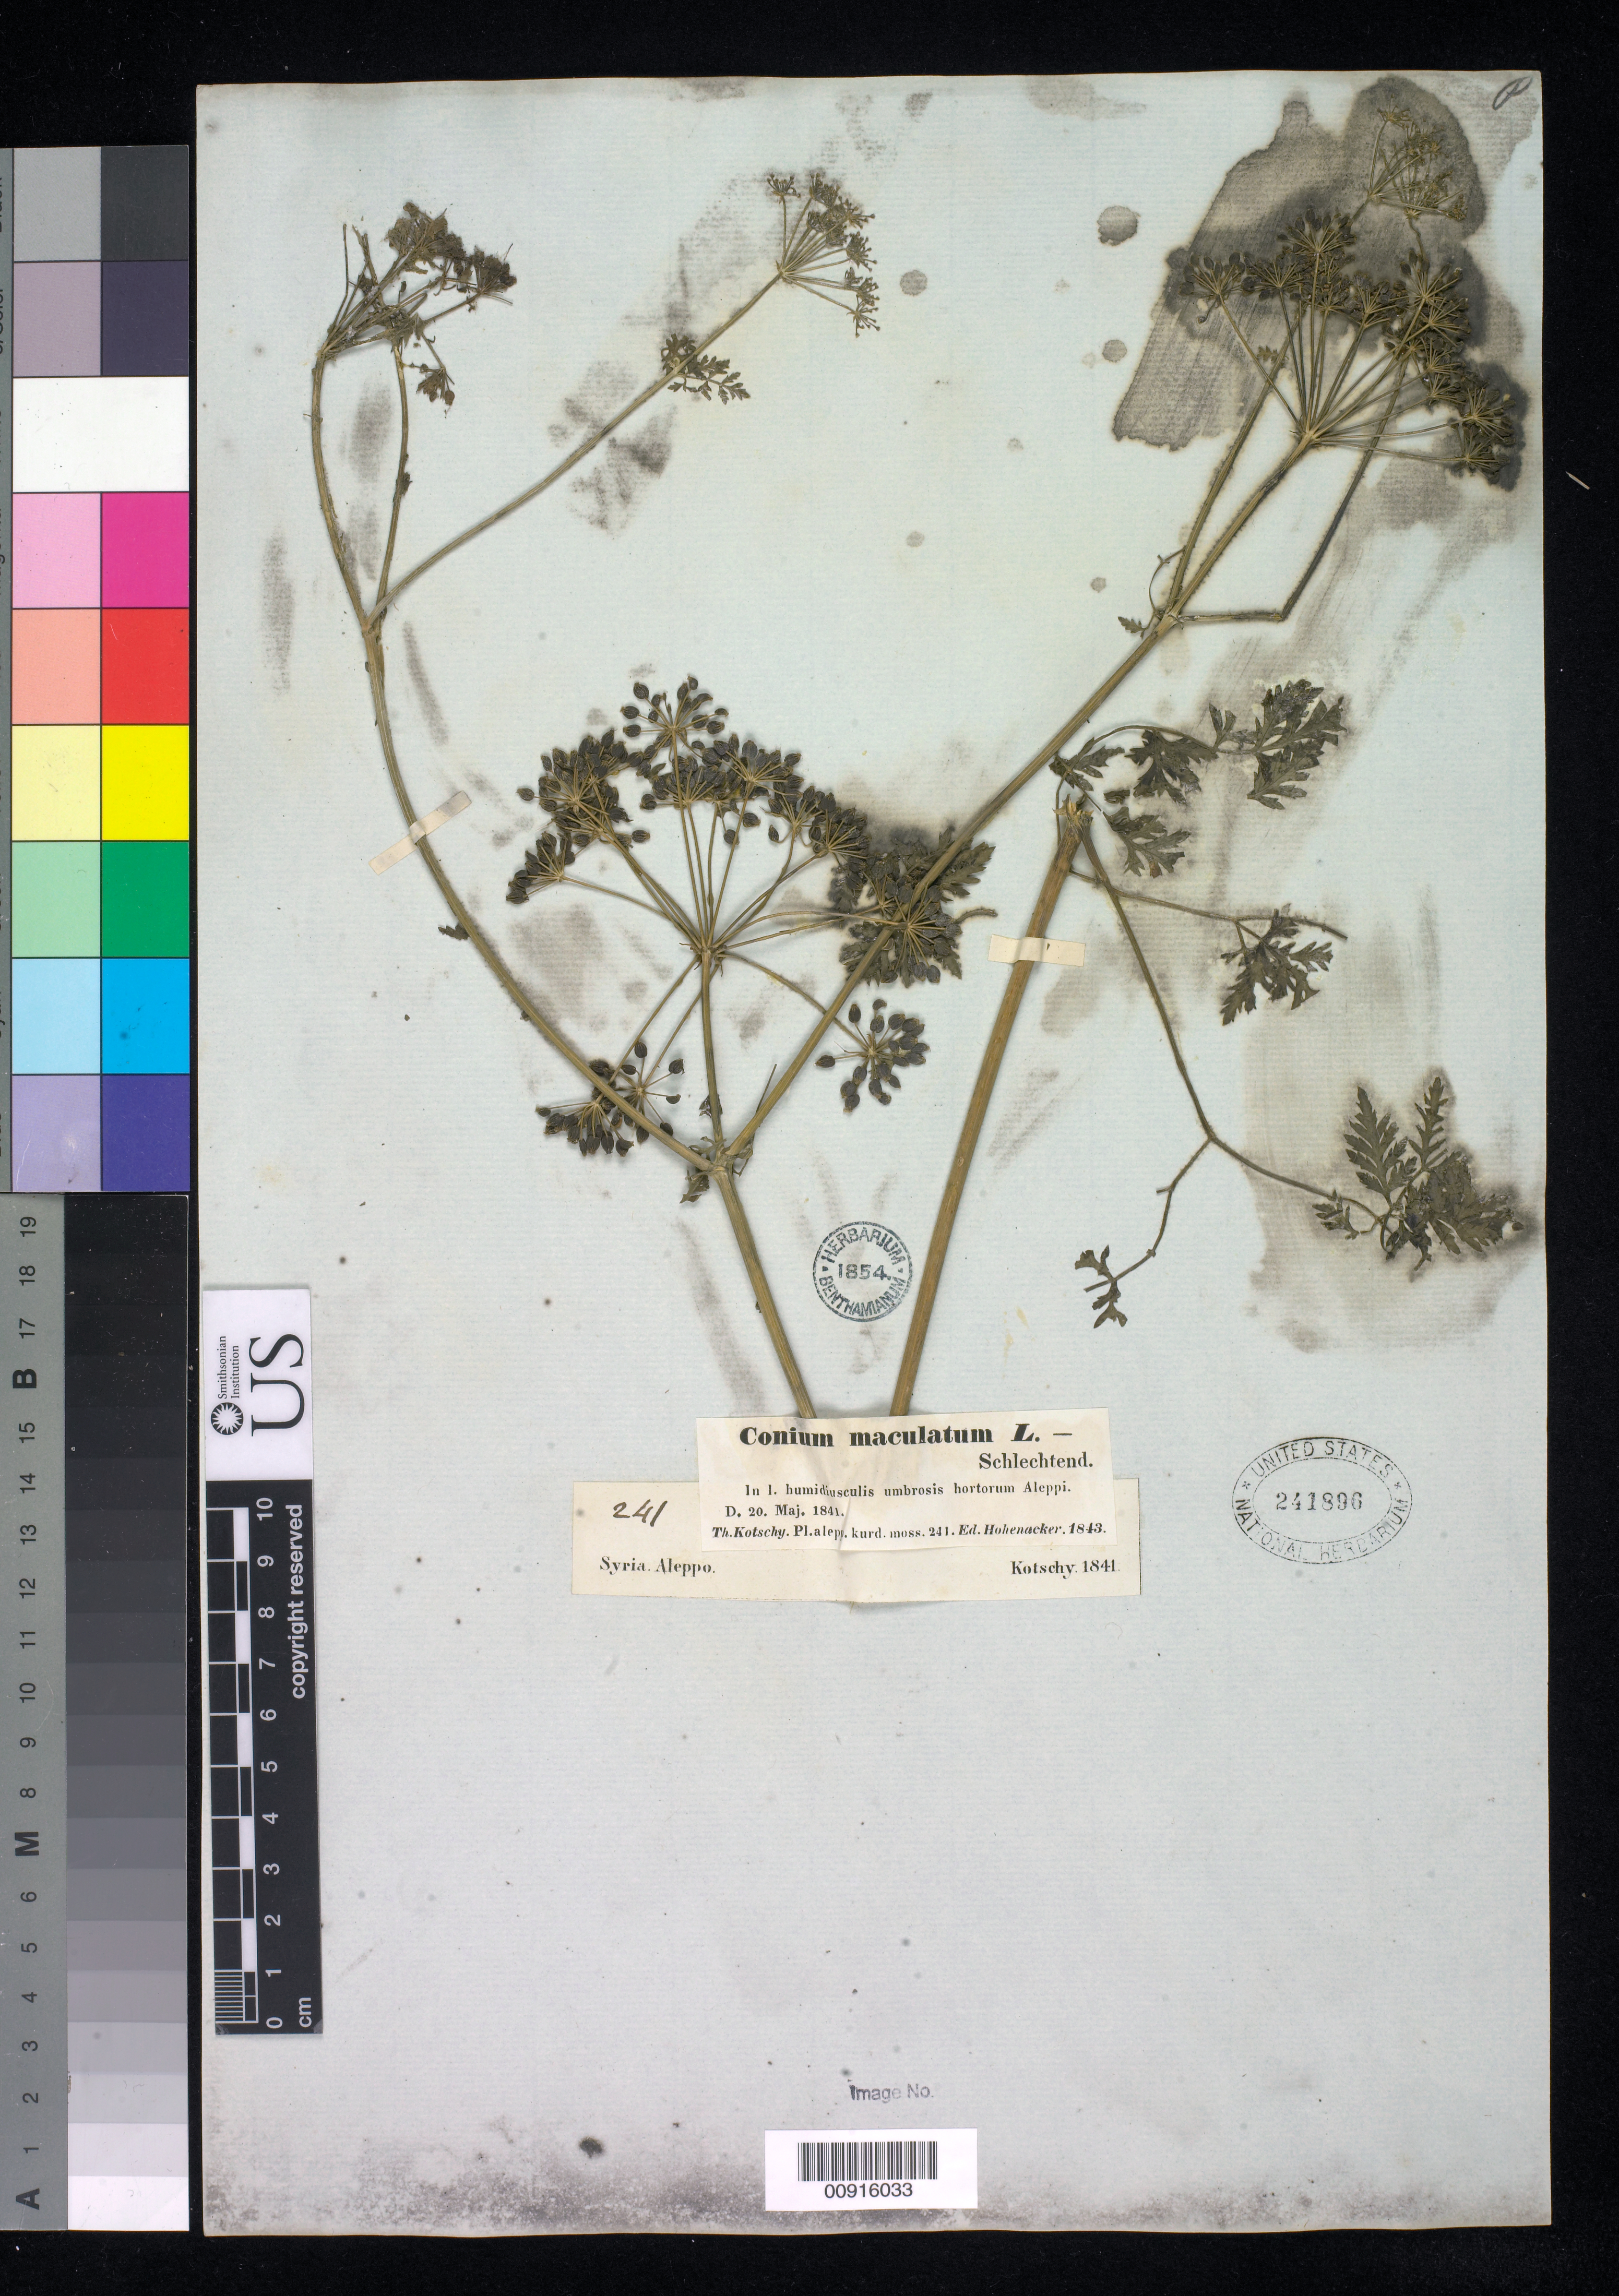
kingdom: Plantae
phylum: Tracheophyta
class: Magnoliopsida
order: Apiales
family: Apiaceae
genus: Conium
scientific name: Conium maculatum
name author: L.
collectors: K. G. Kotschy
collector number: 241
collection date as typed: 20 May 1841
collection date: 1841-05-20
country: Syria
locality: Aleppo.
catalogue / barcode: US 241890